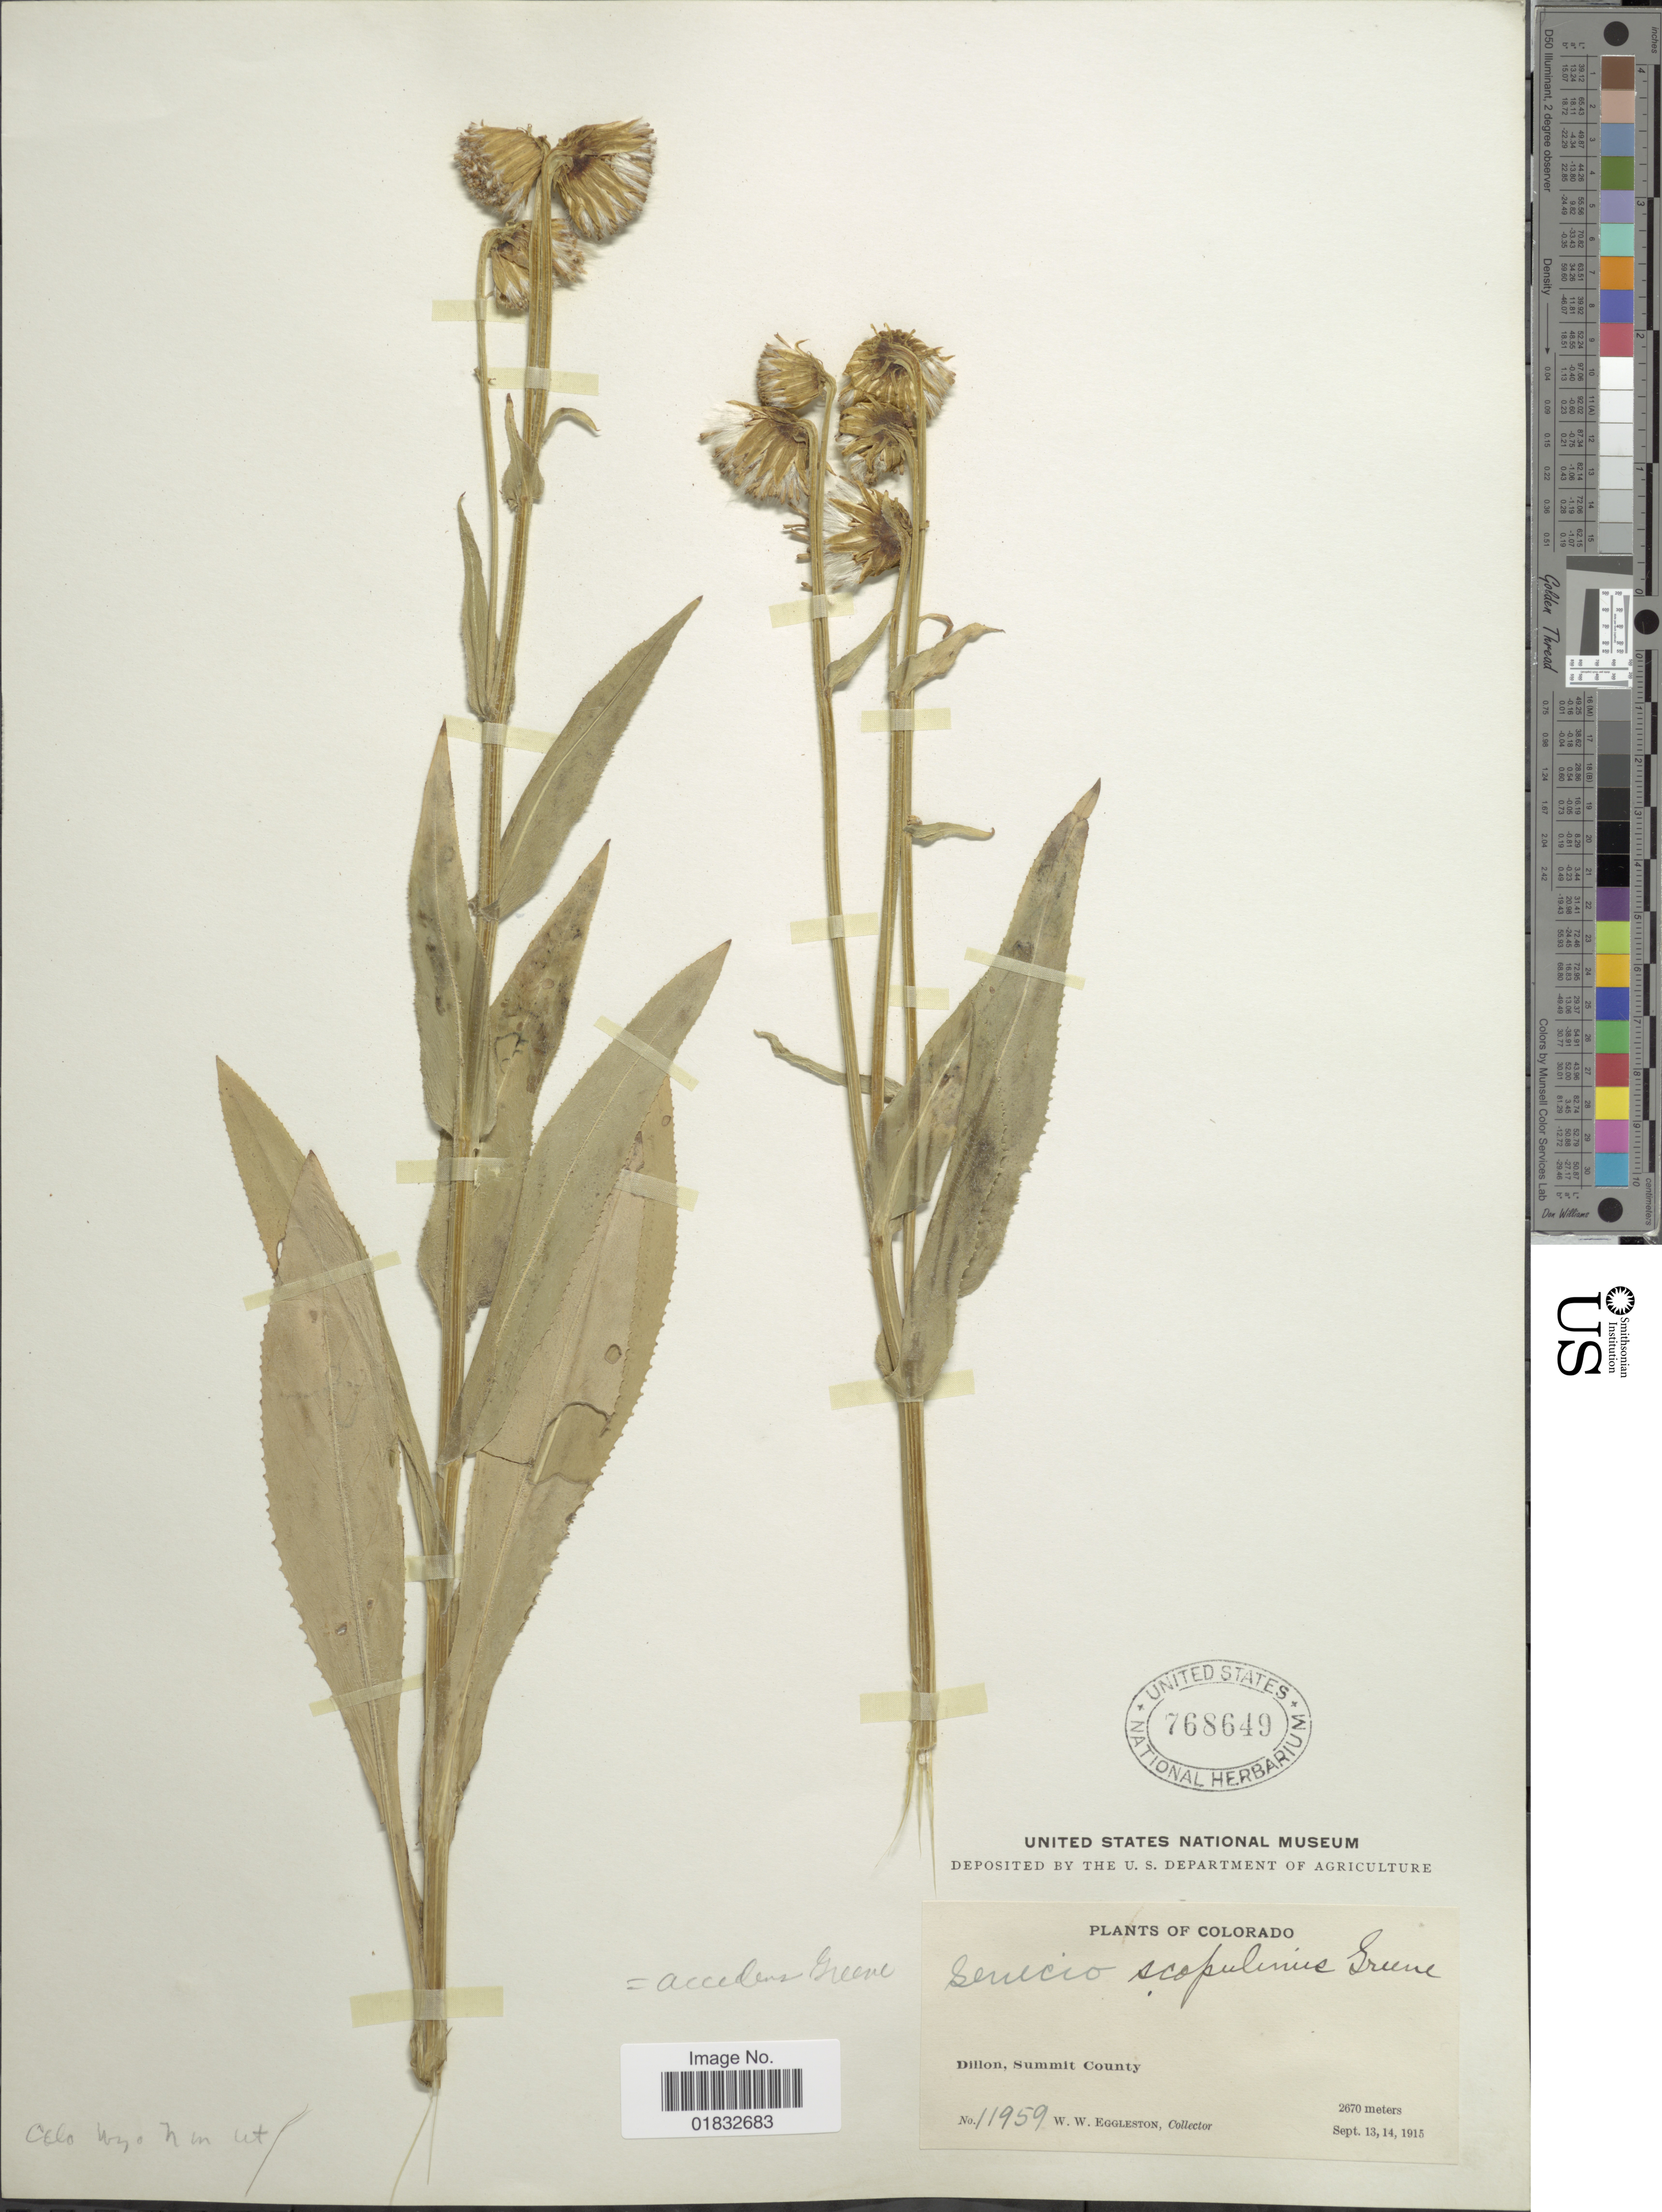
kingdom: Plantae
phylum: Tracheophyta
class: Magnoliopsida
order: Asterales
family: Asteraceae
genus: Senecio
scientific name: Senecio bigelovii var. hallii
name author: A. Gray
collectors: W. W. Eggleston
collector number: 11959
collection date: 1915-09-13/1915-09-14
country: United States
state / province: Colorado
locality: Dillon, Summit County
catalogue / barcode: US 768649